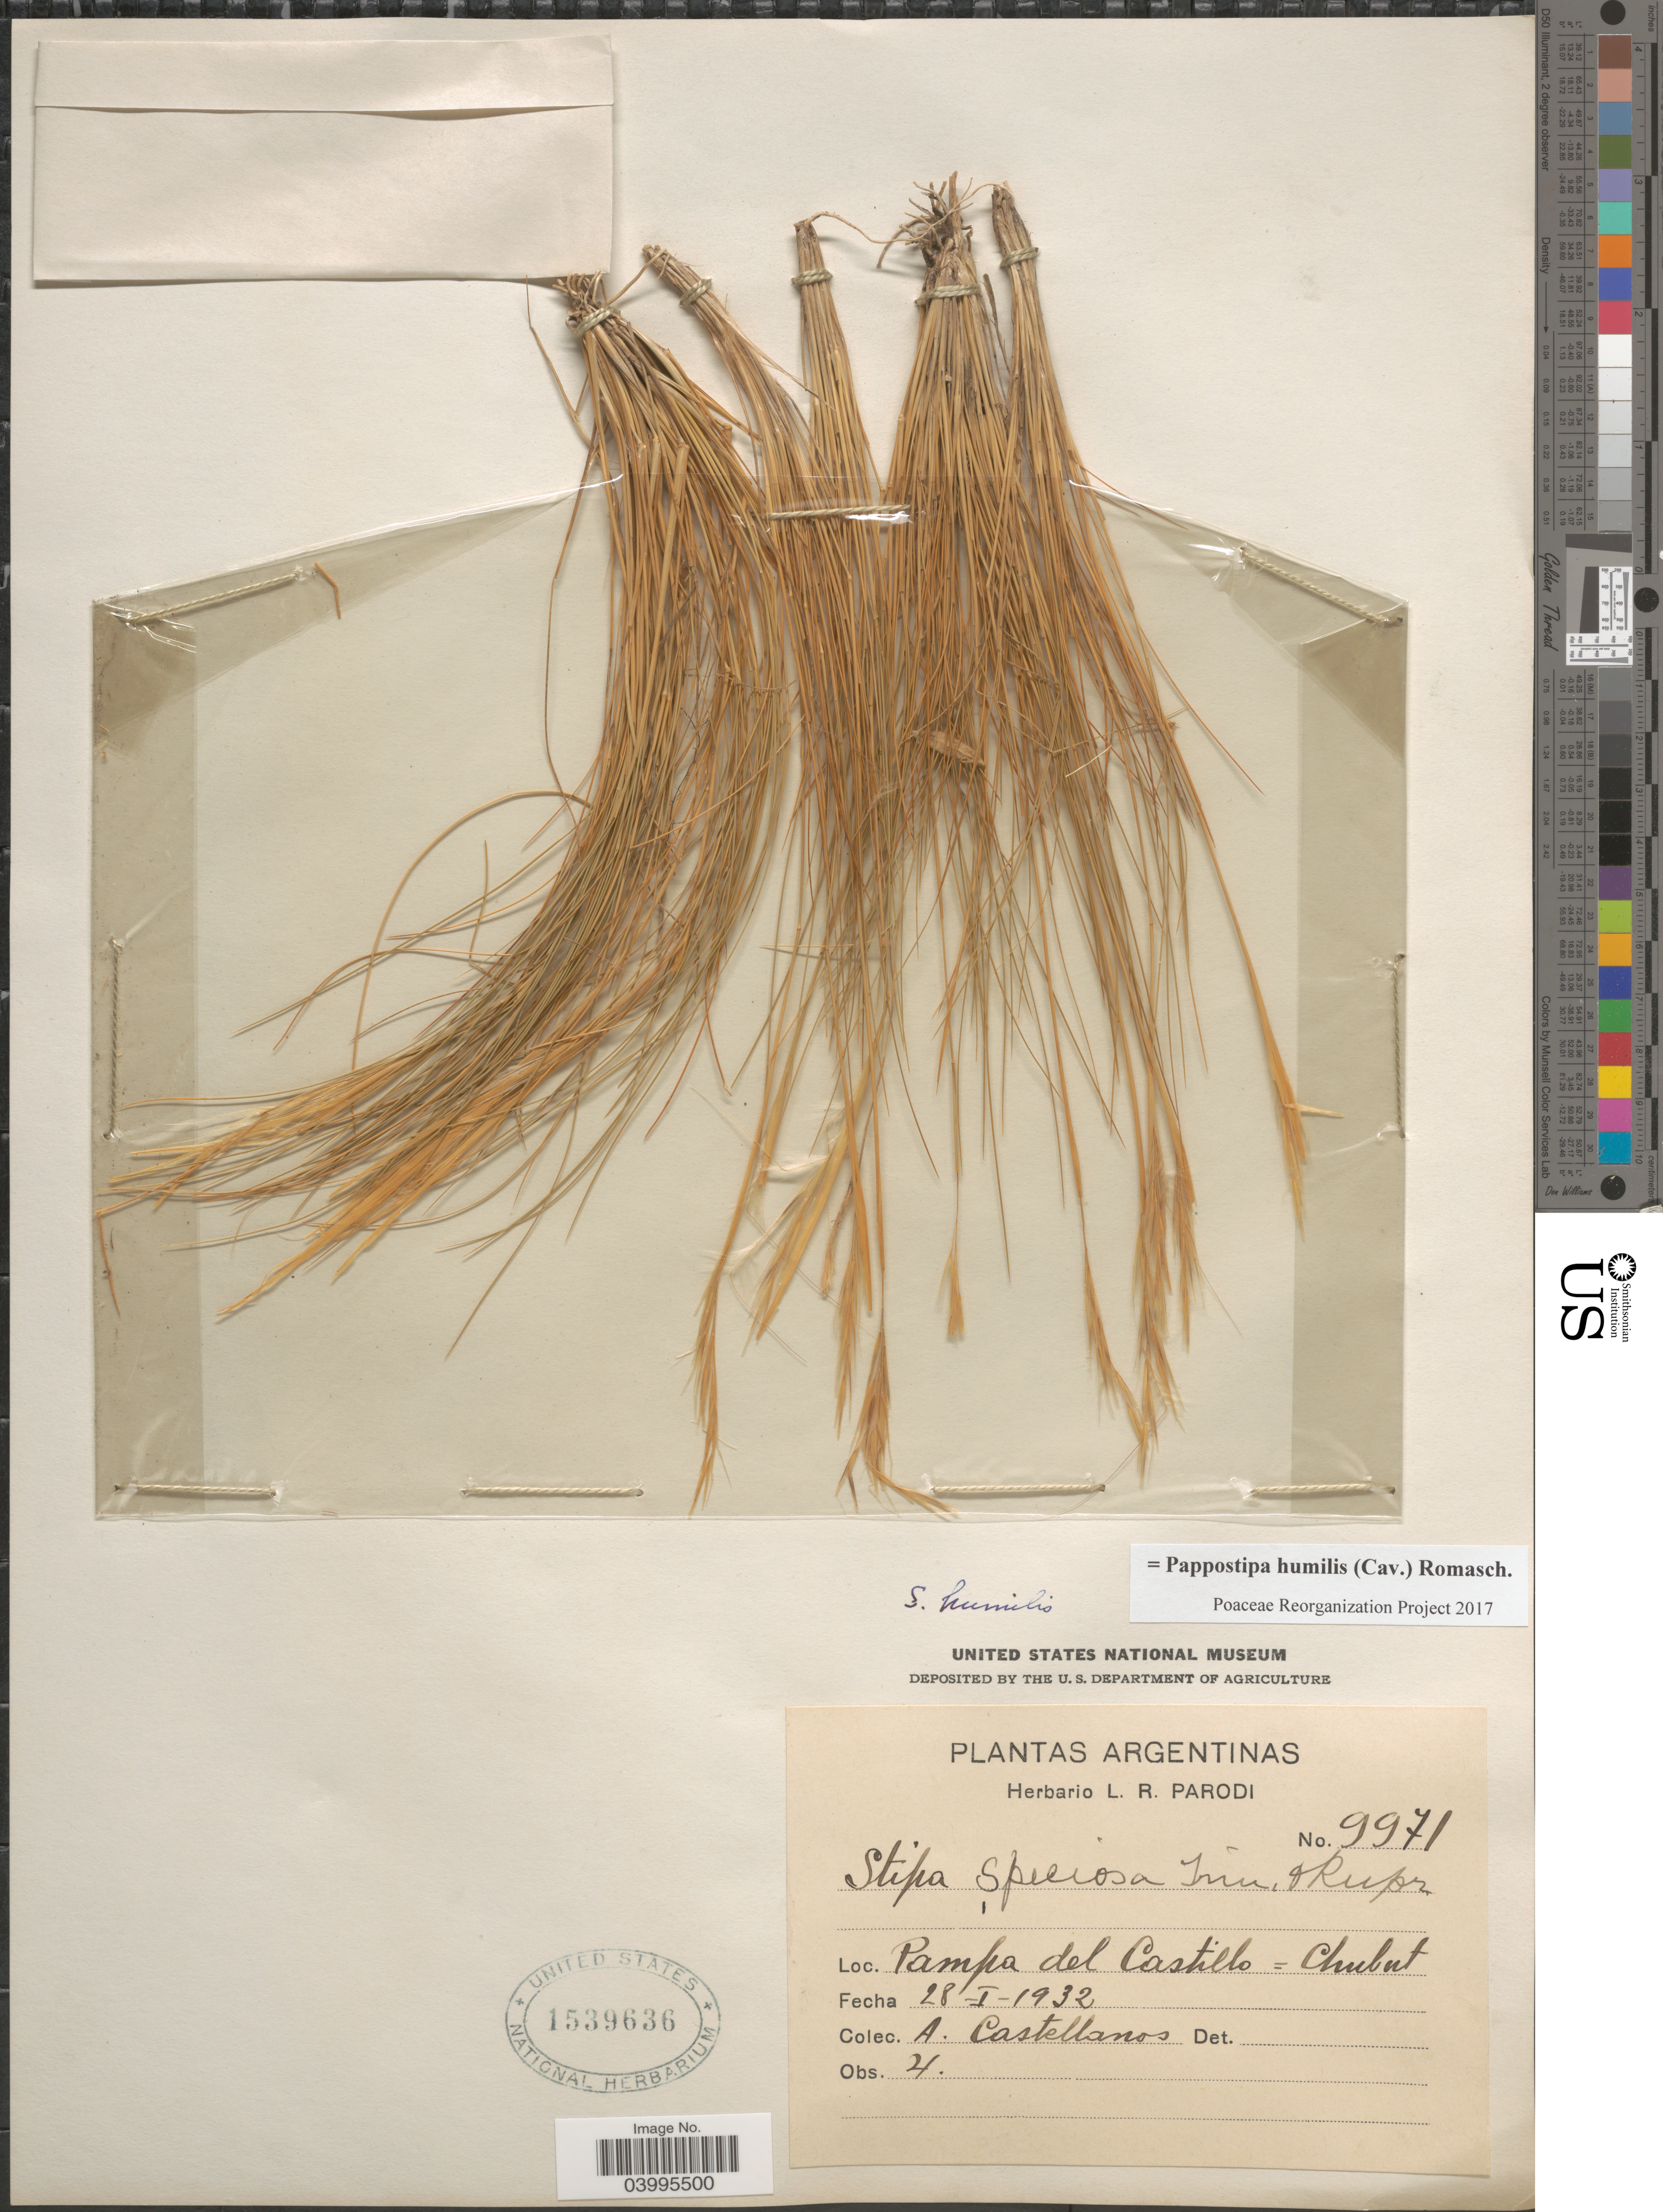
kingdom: Plantae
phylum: Tracheophyta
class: Liliopsida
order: Poales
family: Poaceae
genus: Pappostipa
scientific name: Pappostipa humilis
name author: (Cav.) Romasch.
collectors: A. Castellanos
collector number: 9971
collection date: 1932-01-28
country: Argentina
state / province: Chubut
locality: Pampa del Castillo.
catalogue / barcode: US 1539636